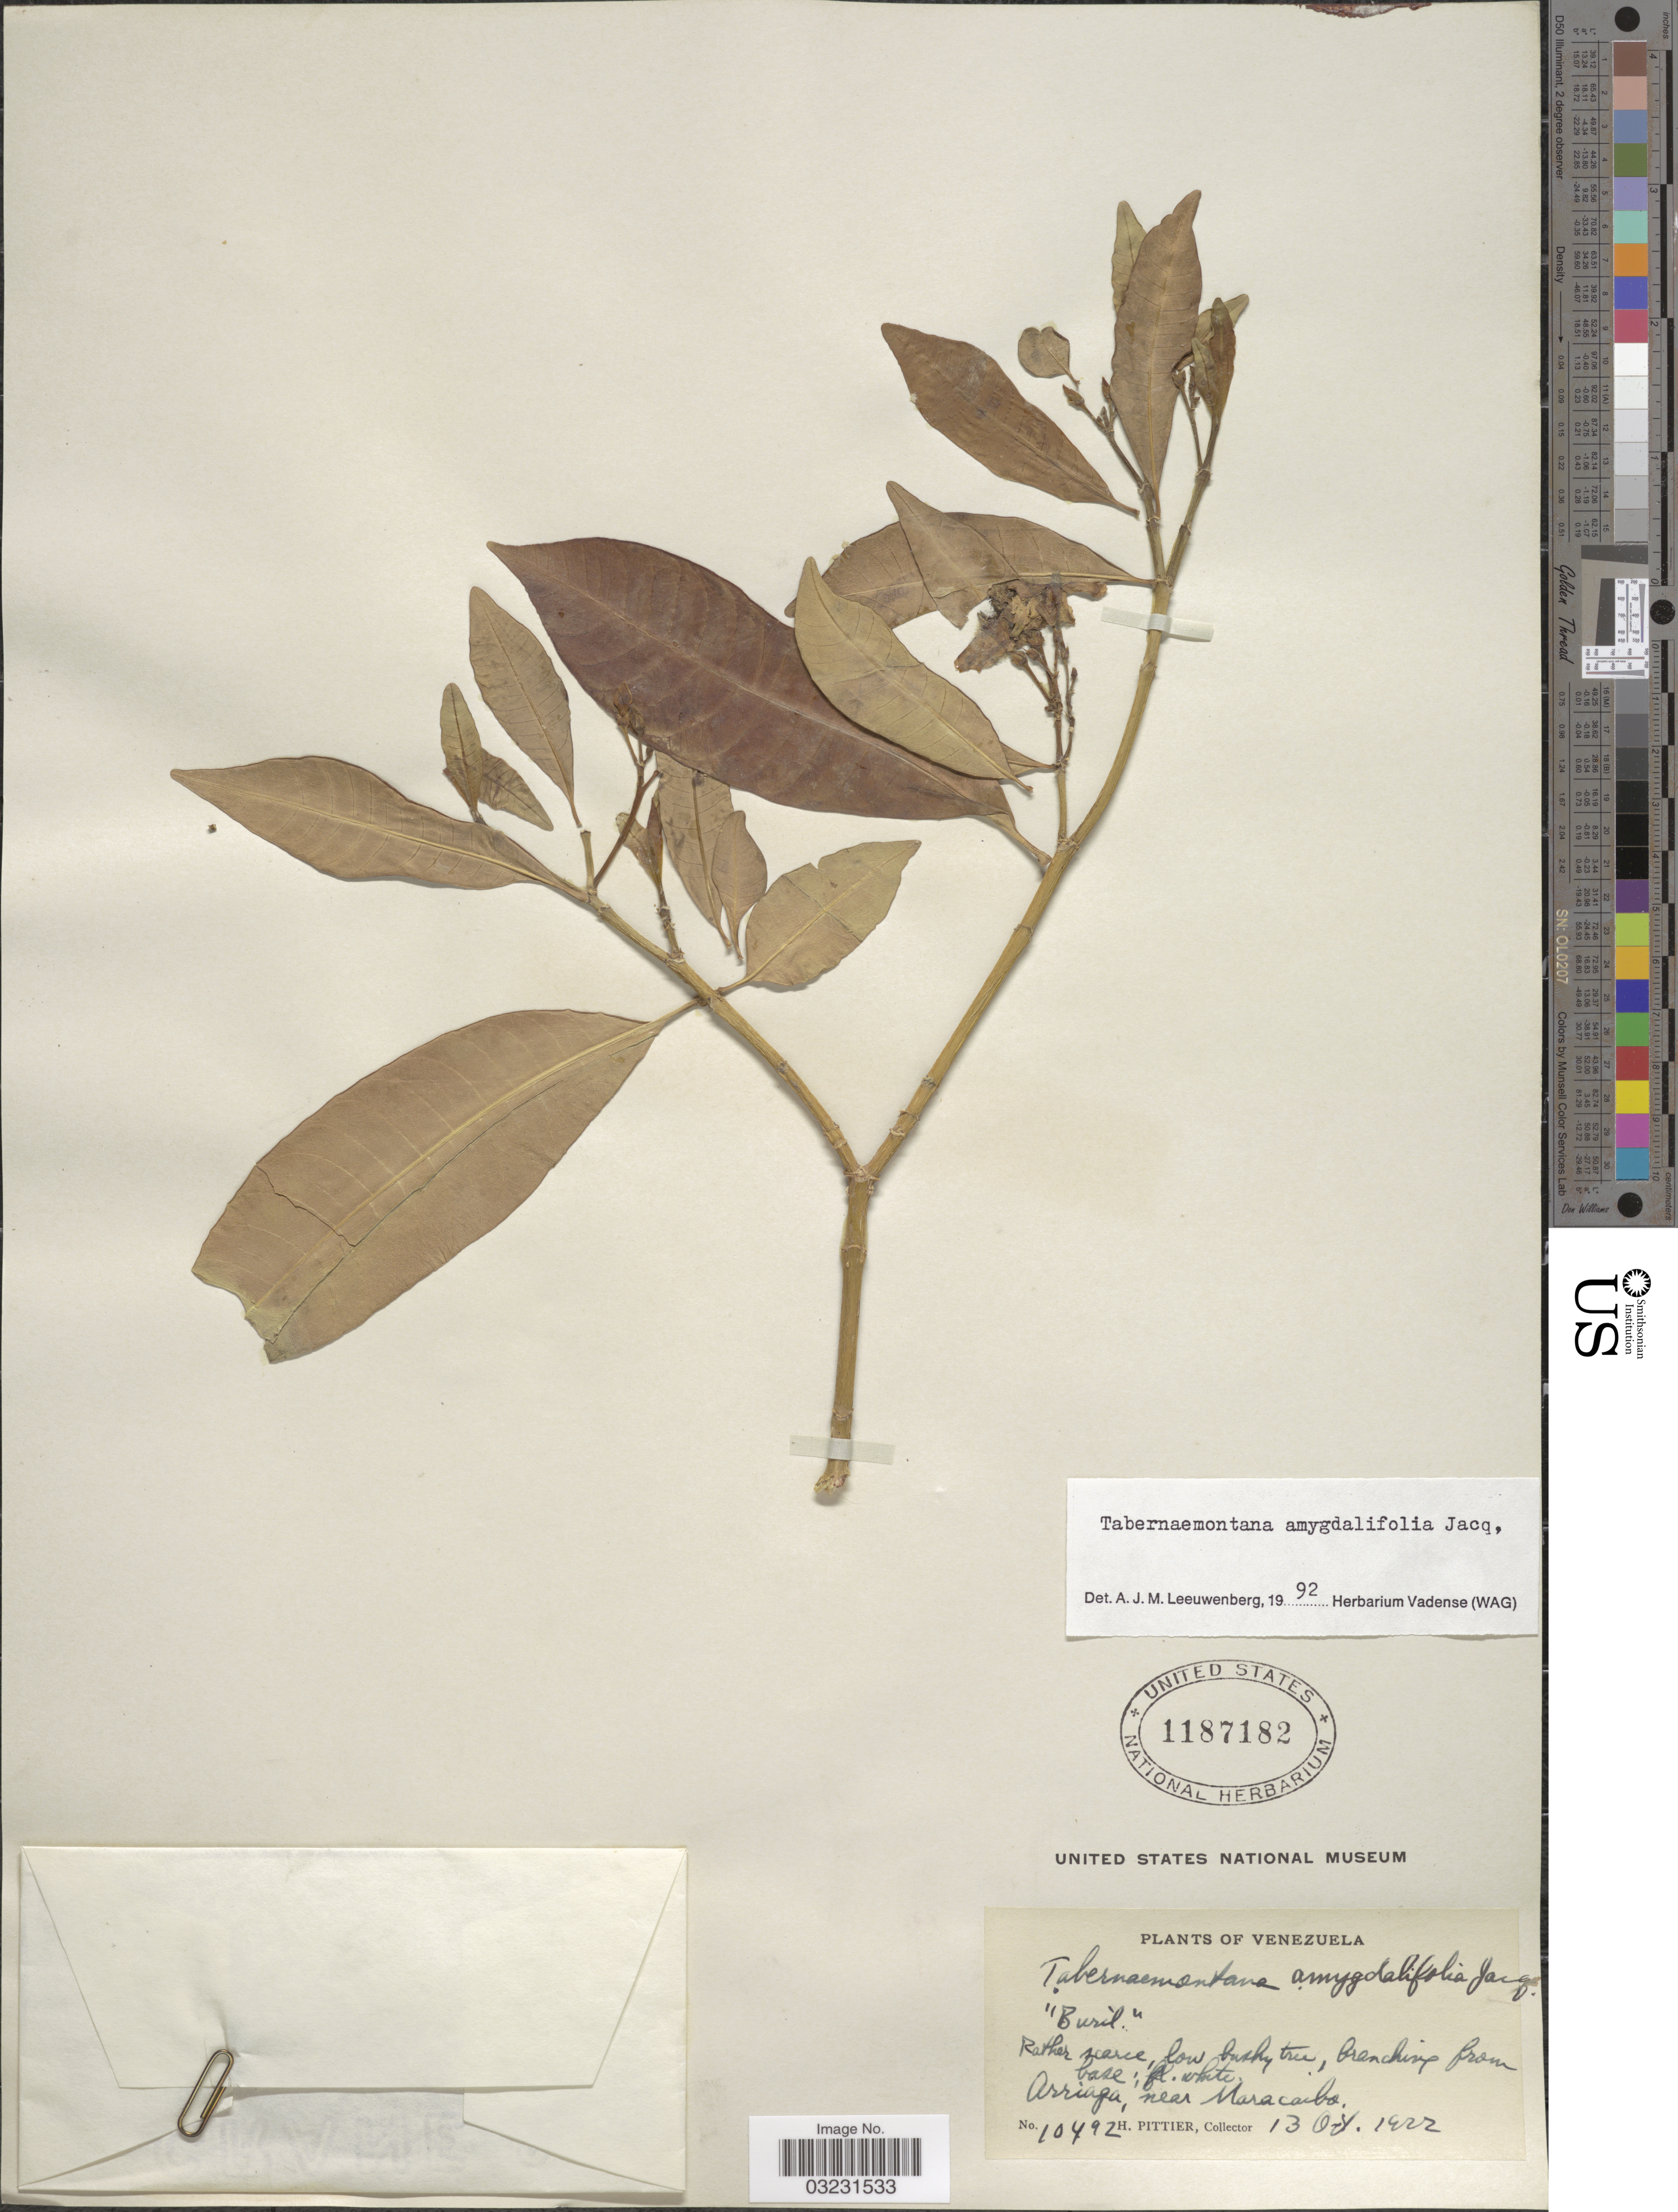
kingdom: Plantae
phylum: Tracheophyta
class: Magnoliopsida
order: Gentianales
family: Apocynaceae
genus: Tabernaemontana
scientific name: Tabernaemontana amygdalifolia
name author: Jacq.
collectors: H. F. Pittier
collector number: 10492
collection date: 1922-10-13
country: Venezuela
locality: Arriaga, near Maracaibo.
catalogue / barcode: US 1187182